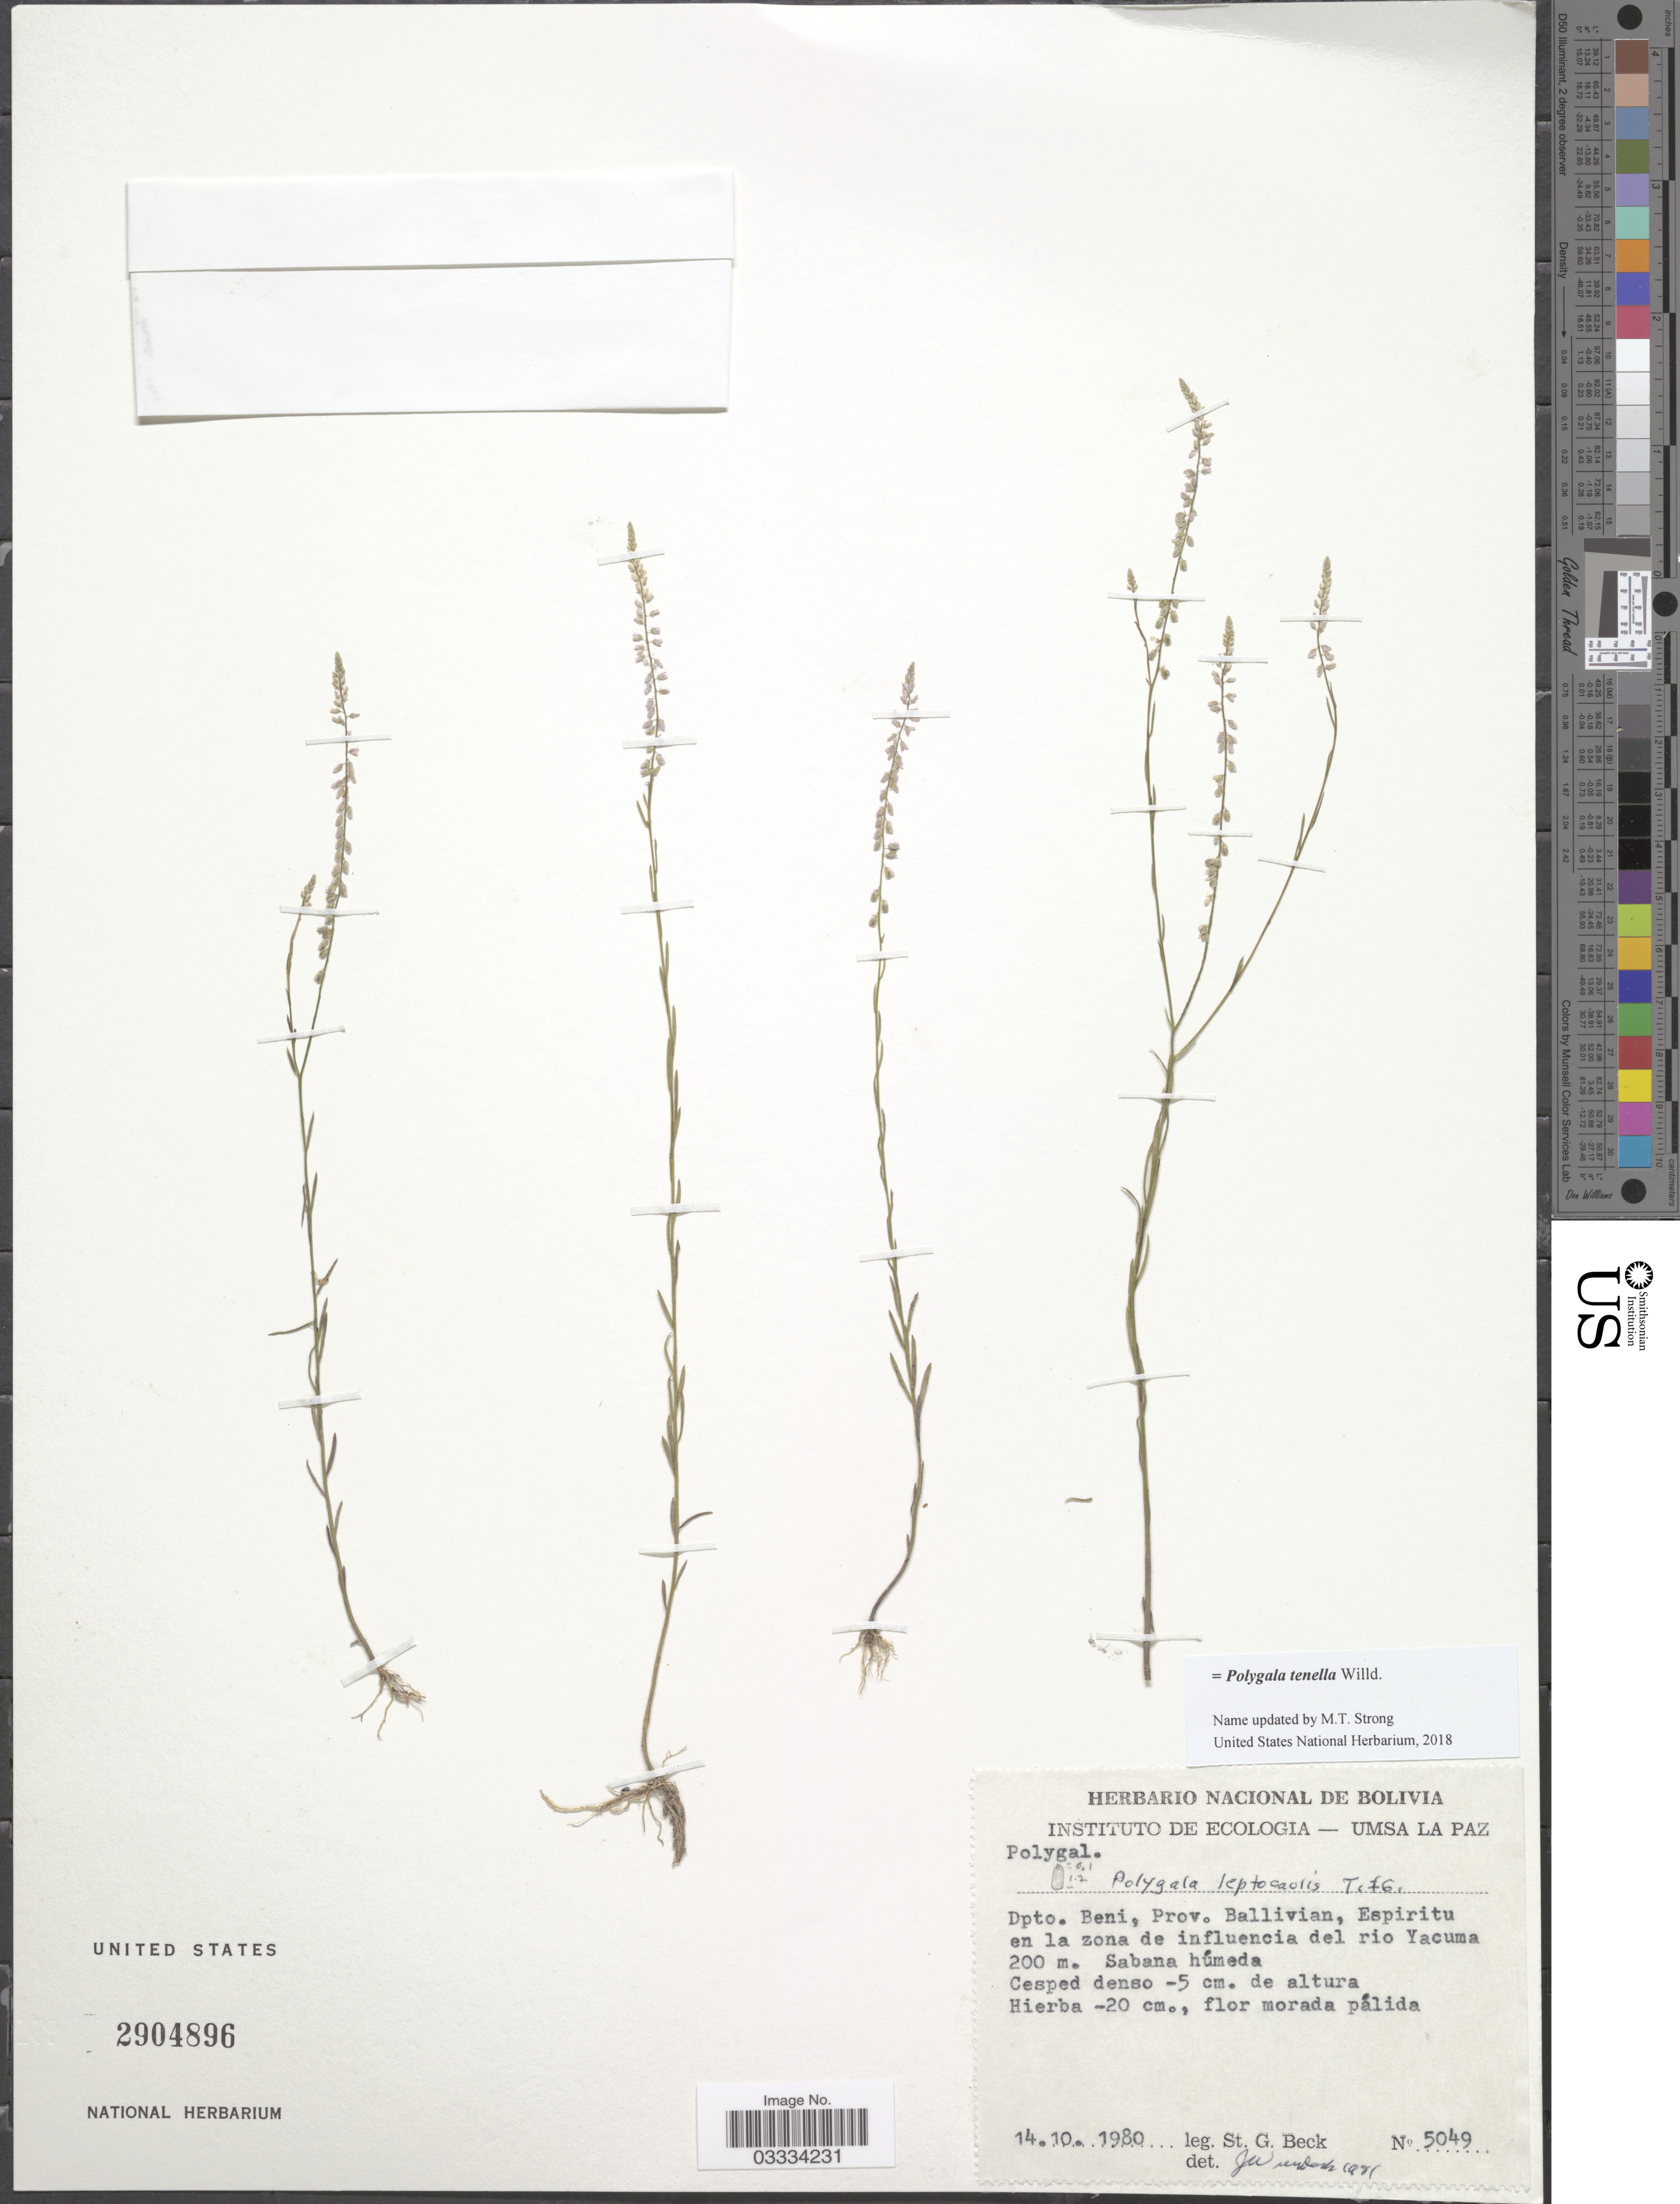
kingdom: Plantae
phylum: Tracheophyta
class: Magnoliopsida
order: Fabales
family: Polygalaceae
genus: Polygala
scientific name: Polygala tenella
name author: Willd.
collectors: S. G. Beck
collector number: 5049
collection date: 1980-10-14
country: Bolivia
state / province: Beni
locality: Dpto. Beni, Prov. Ballivian, Espiritu en la zona de influencia del rio Yacuma.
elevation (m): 200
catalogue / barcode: US 2904896